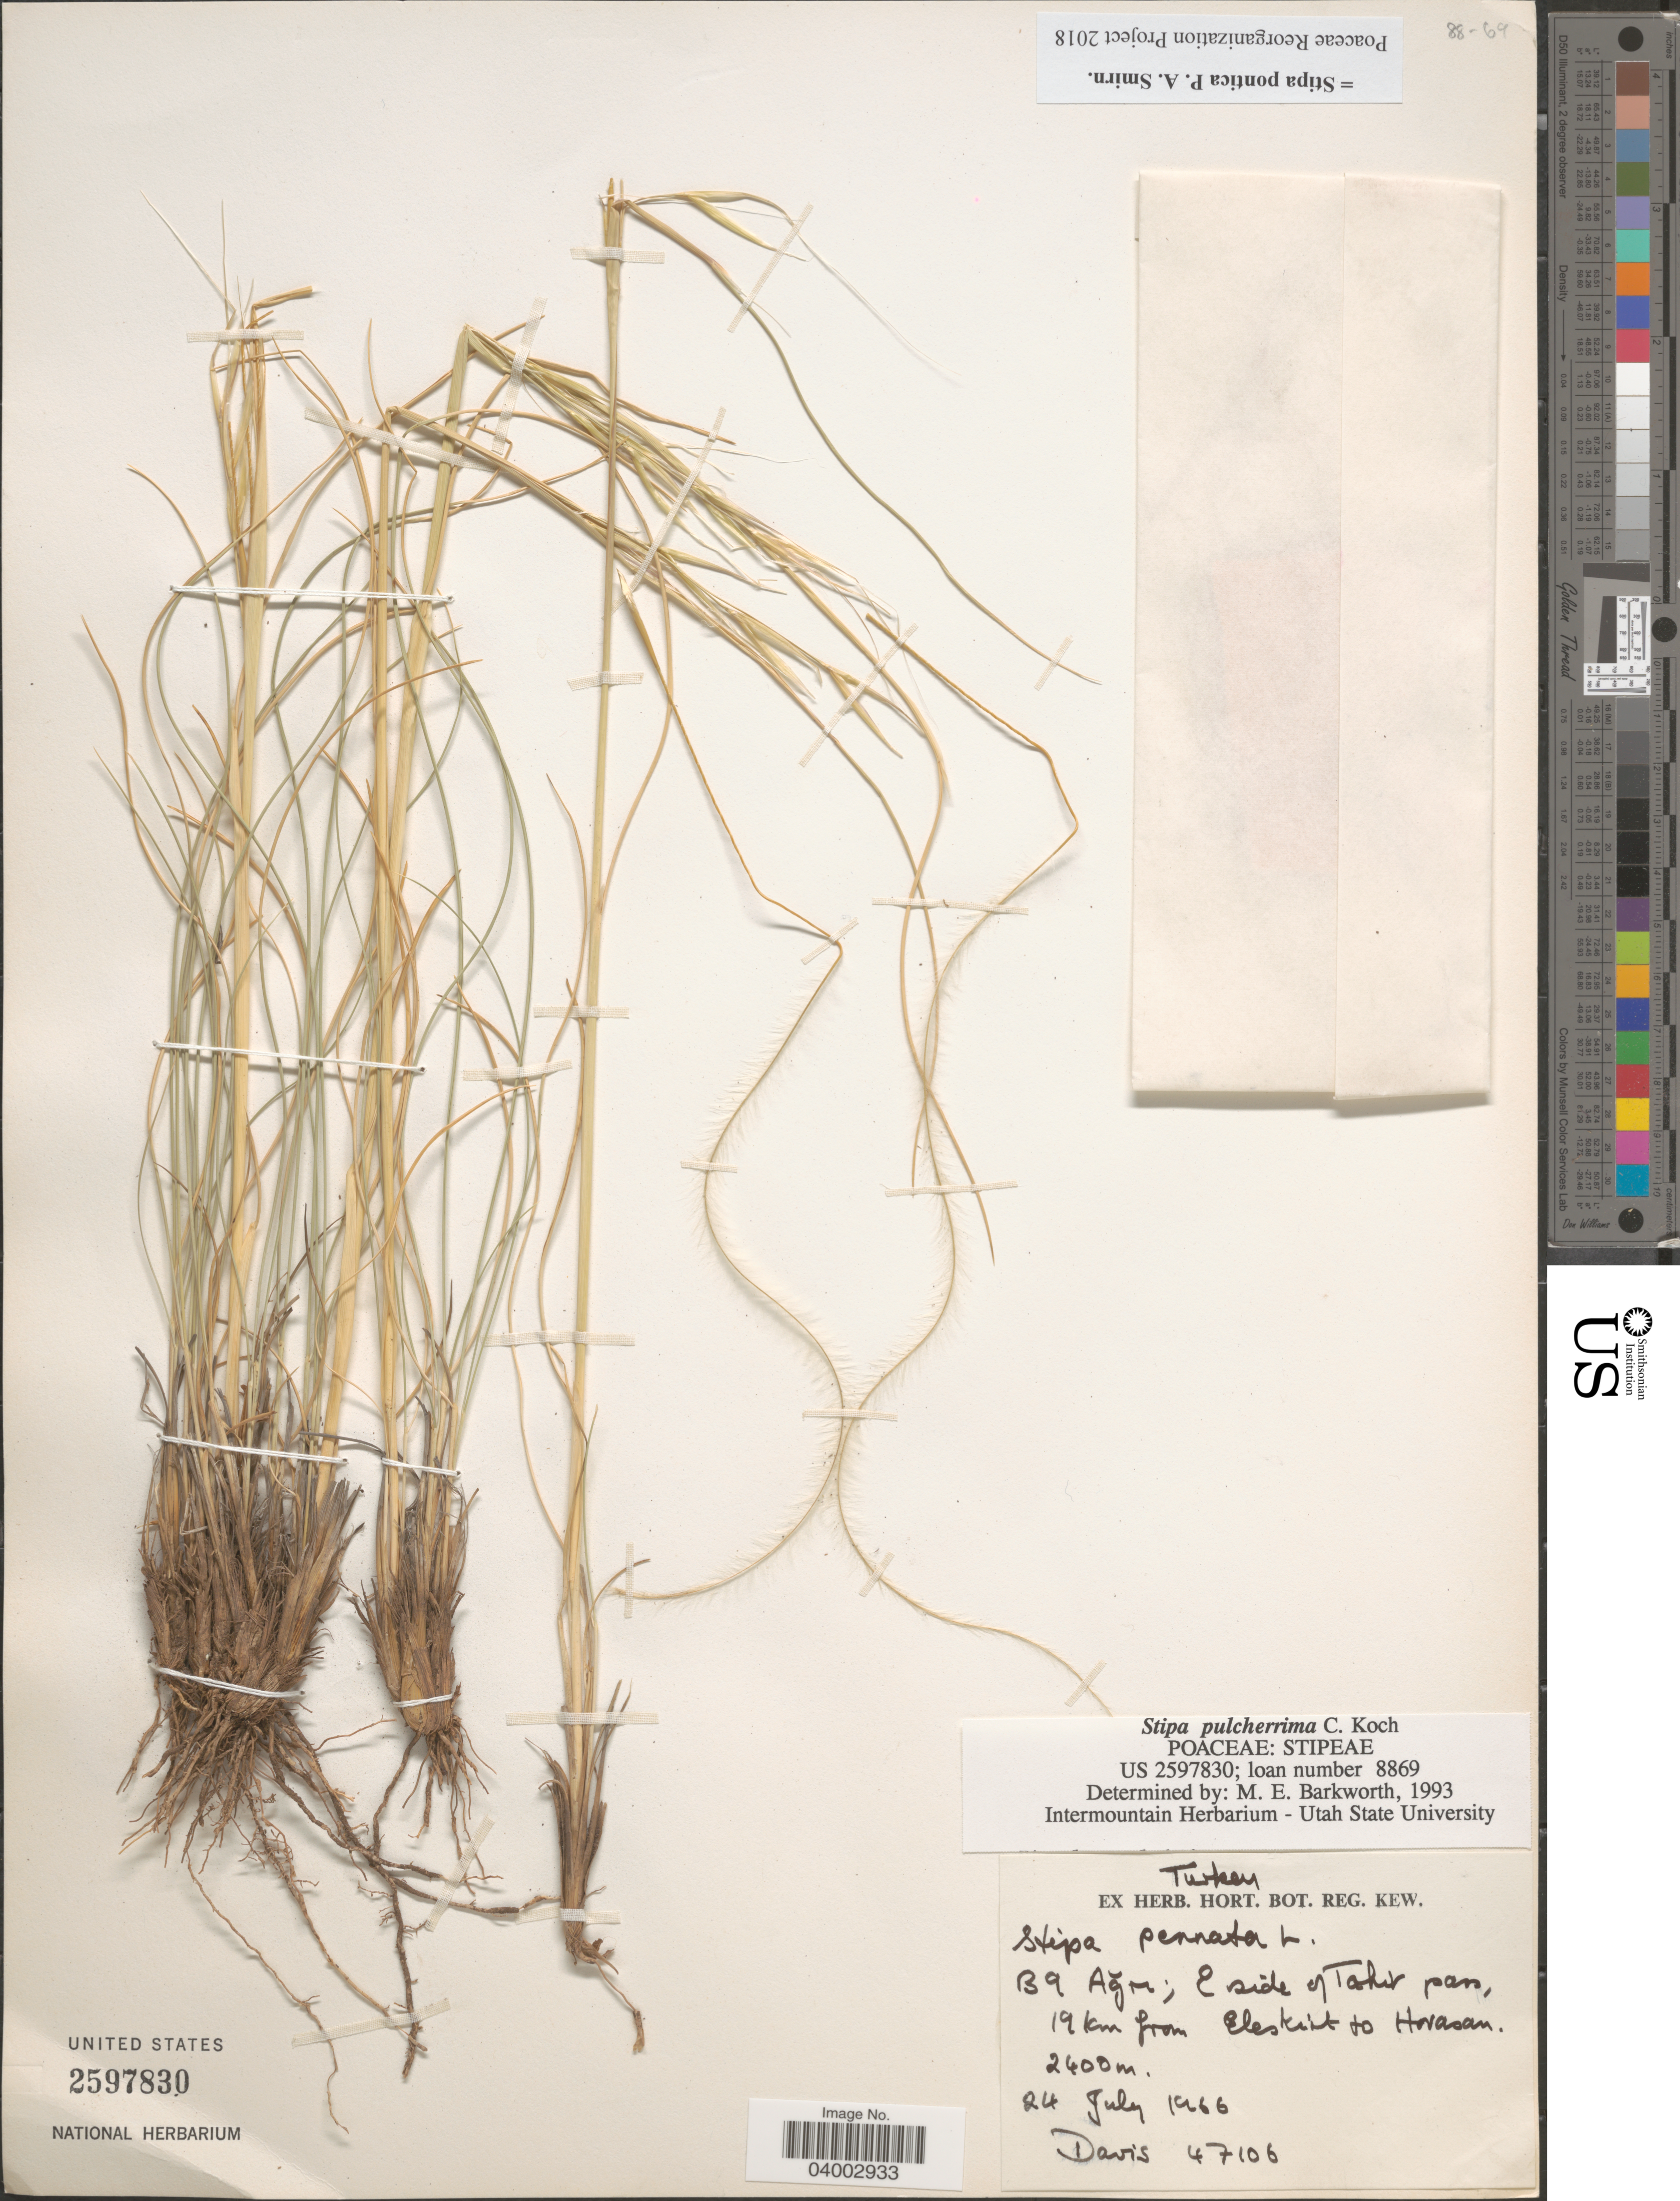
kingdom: Plantae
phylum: Tracheophyta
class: Liliopsida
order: Poales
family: Poaceae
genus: Stipa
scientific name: Stipa pontica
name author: P.A. Smirn.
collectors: -. Davis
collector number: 47106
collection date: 1966-07-24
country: Turkey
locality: B9 Ağri; E side of Tahir pass, 19 km from Eleskirt to Horasan.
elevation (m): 2400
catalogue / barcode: US 2597830